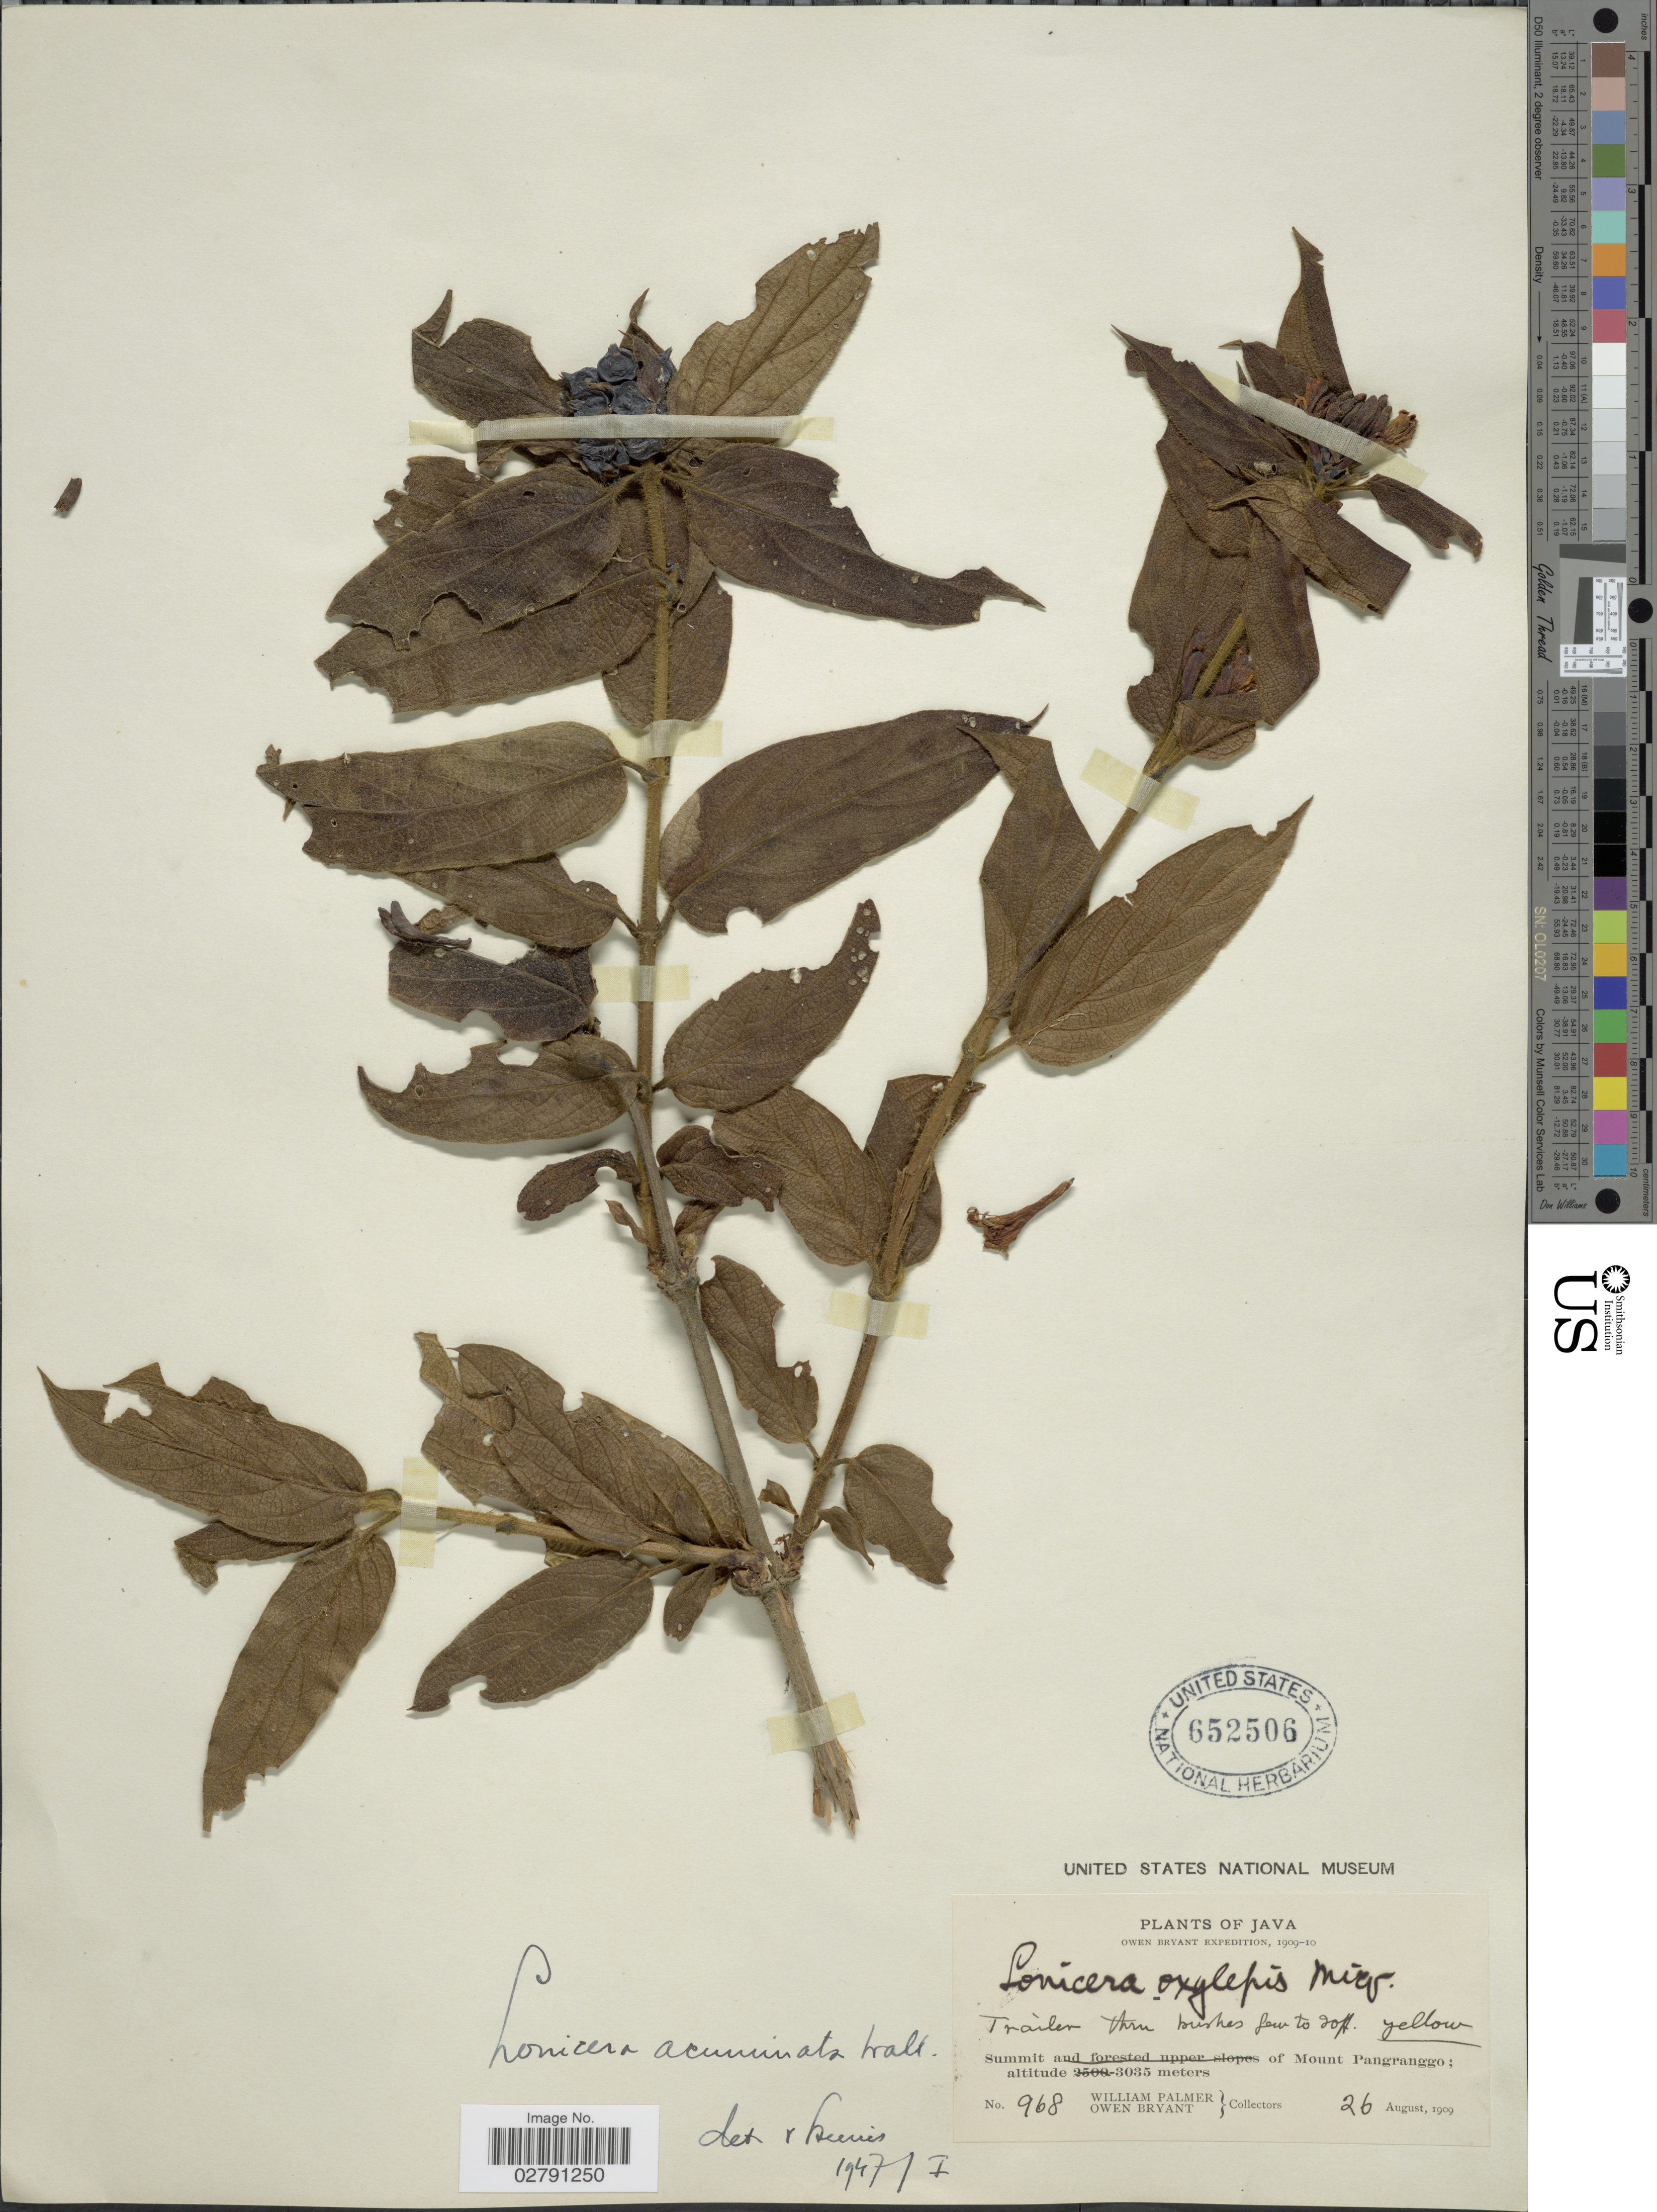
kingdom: Plantae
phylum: Tracheophyta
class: Magnoliopsida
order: Dipsacales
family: Caprifoliaceae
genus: Lonicera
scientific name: Lonicera loureiroi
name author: (Blume) DC.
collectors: W. Palmer & O. Bryant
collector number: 968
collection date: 1909-08-26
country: Indonesia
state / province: Java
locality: Summit of Mount Pangranggo.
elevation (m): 3035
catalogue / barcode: US 652506